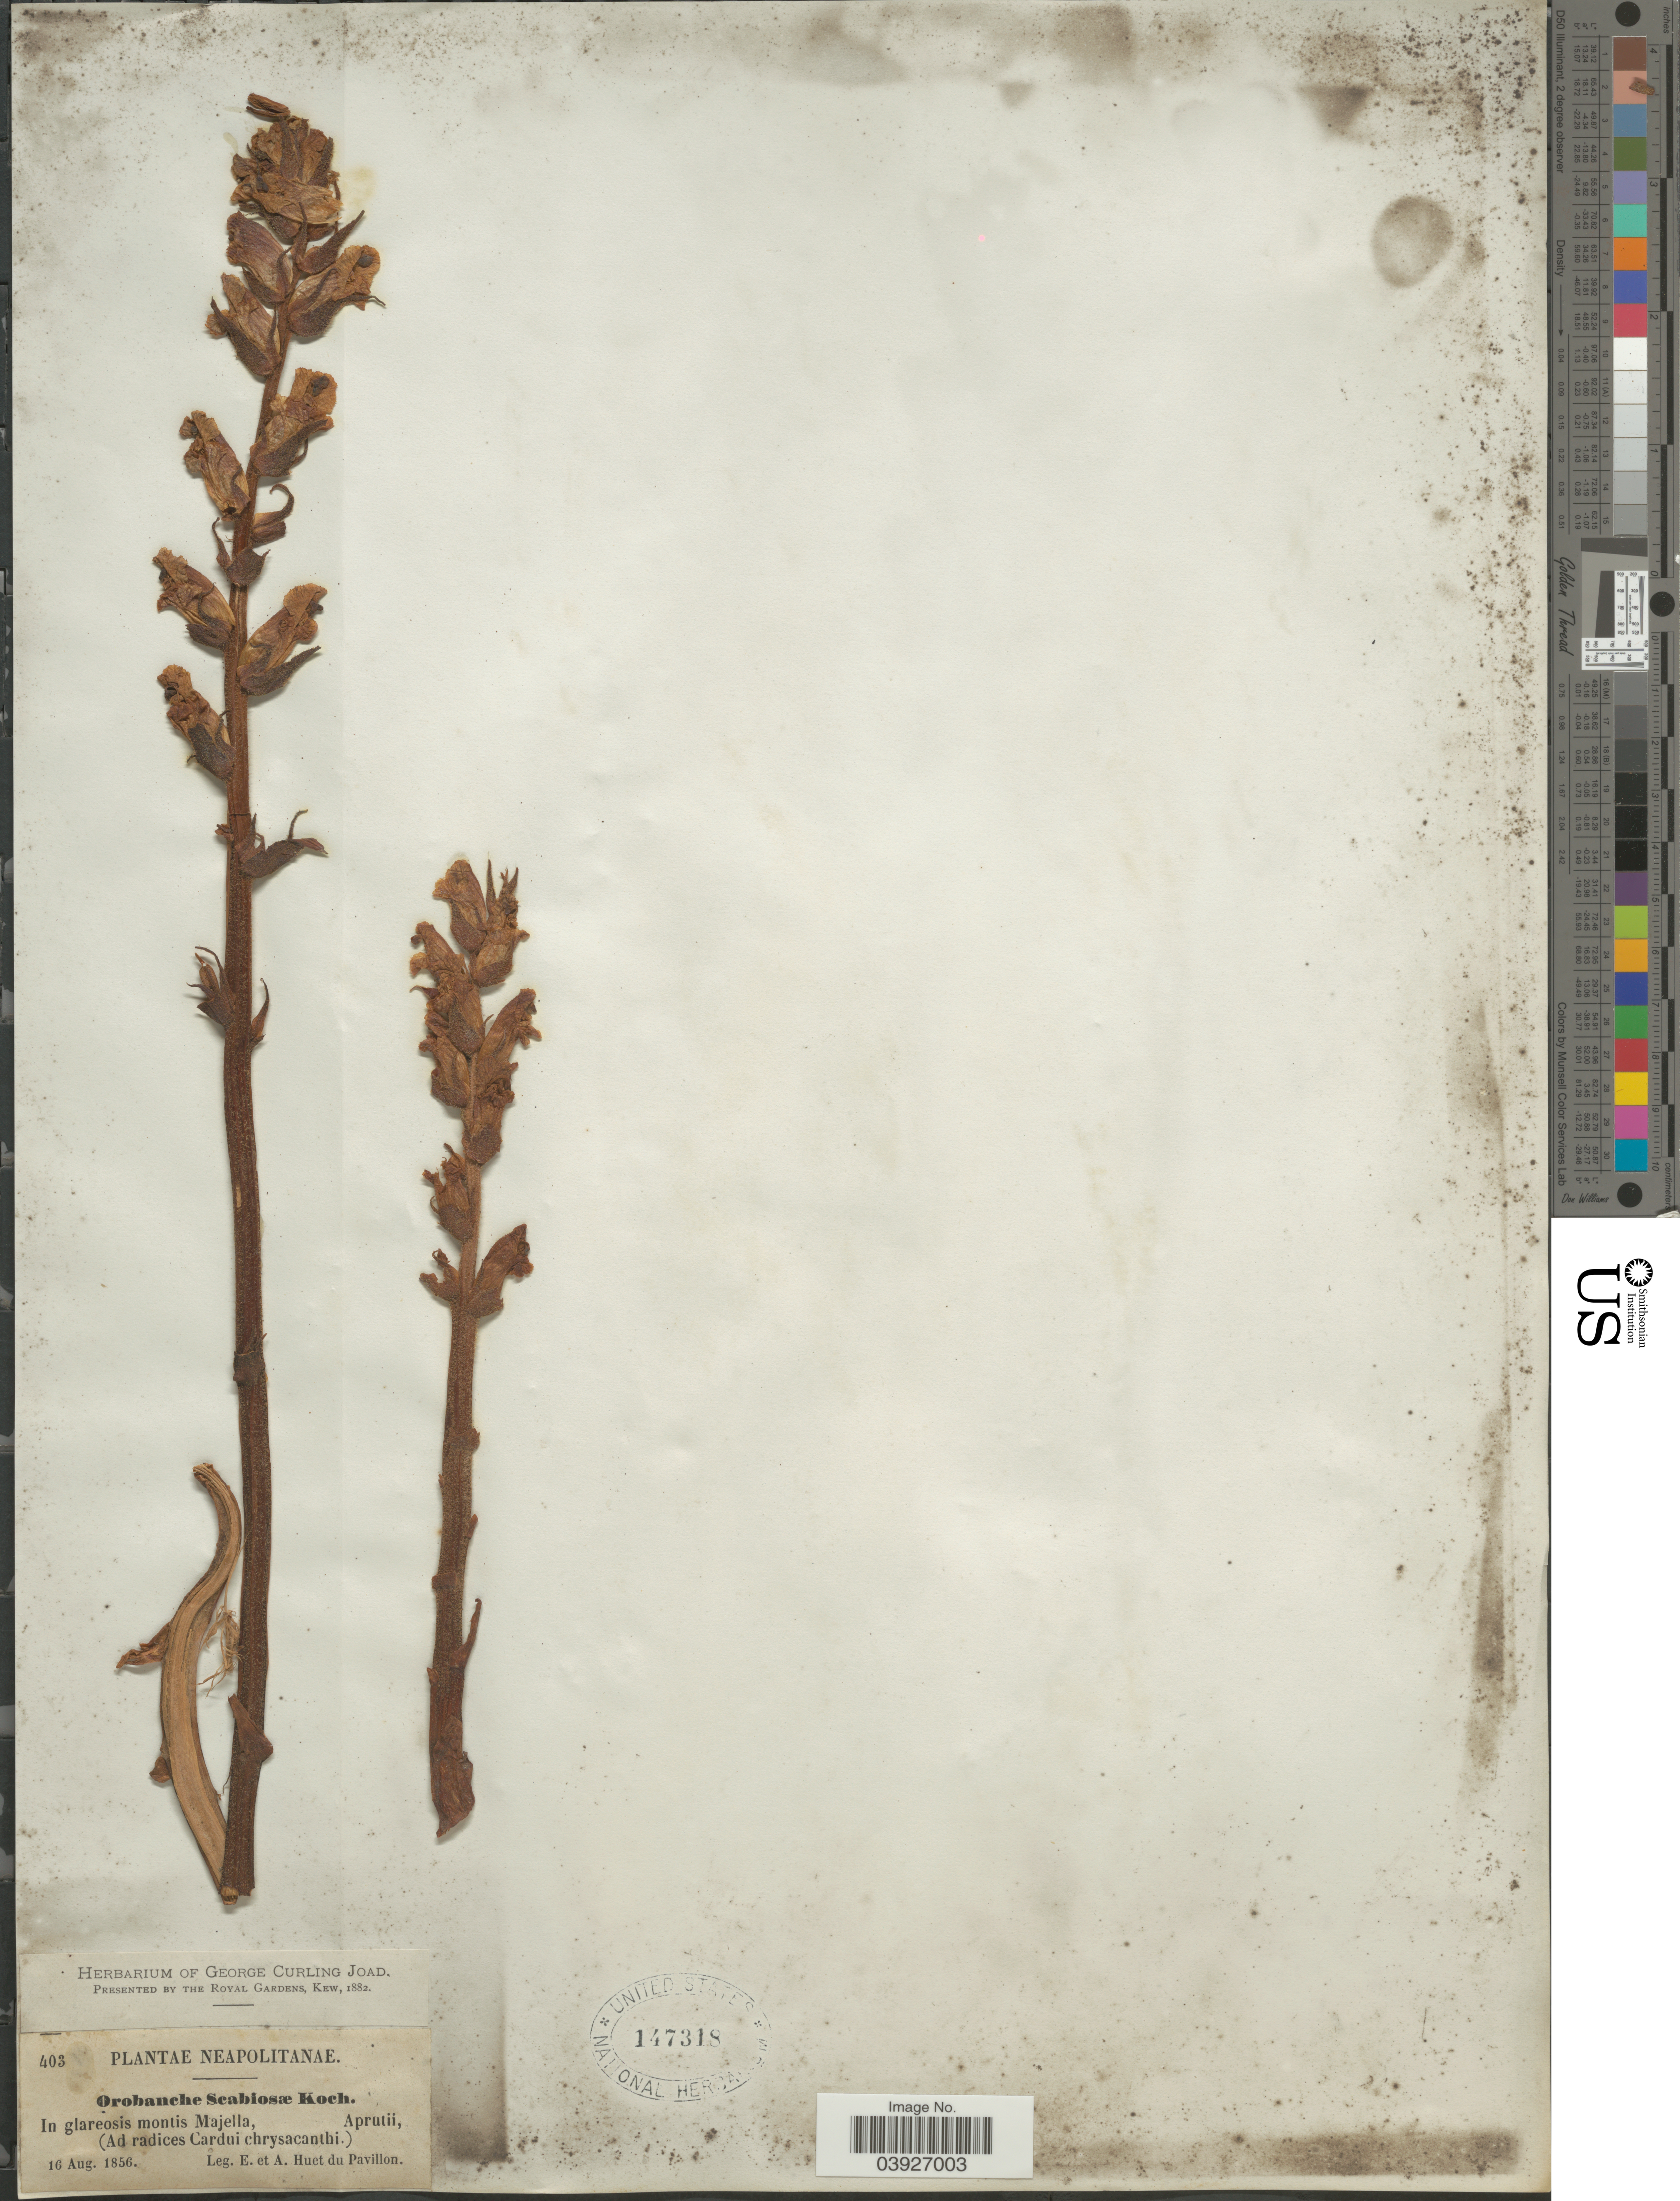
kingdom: Plantae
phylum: Tracheophyta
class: Magnoliopsida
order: Lamiales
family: Orobanchaceae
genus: Orobanche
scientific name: Orobanche scabiosae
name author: W.D.J. Koch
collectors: E. Huet du Pavillon & A. Huet du Pavillon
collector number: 403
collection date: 1856-08-16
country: Italy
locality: Neapolitanae. In glareosis montis Majella, Aprutii, (Ad radices Cardui chrysacanthi.).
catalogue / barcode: US 147318